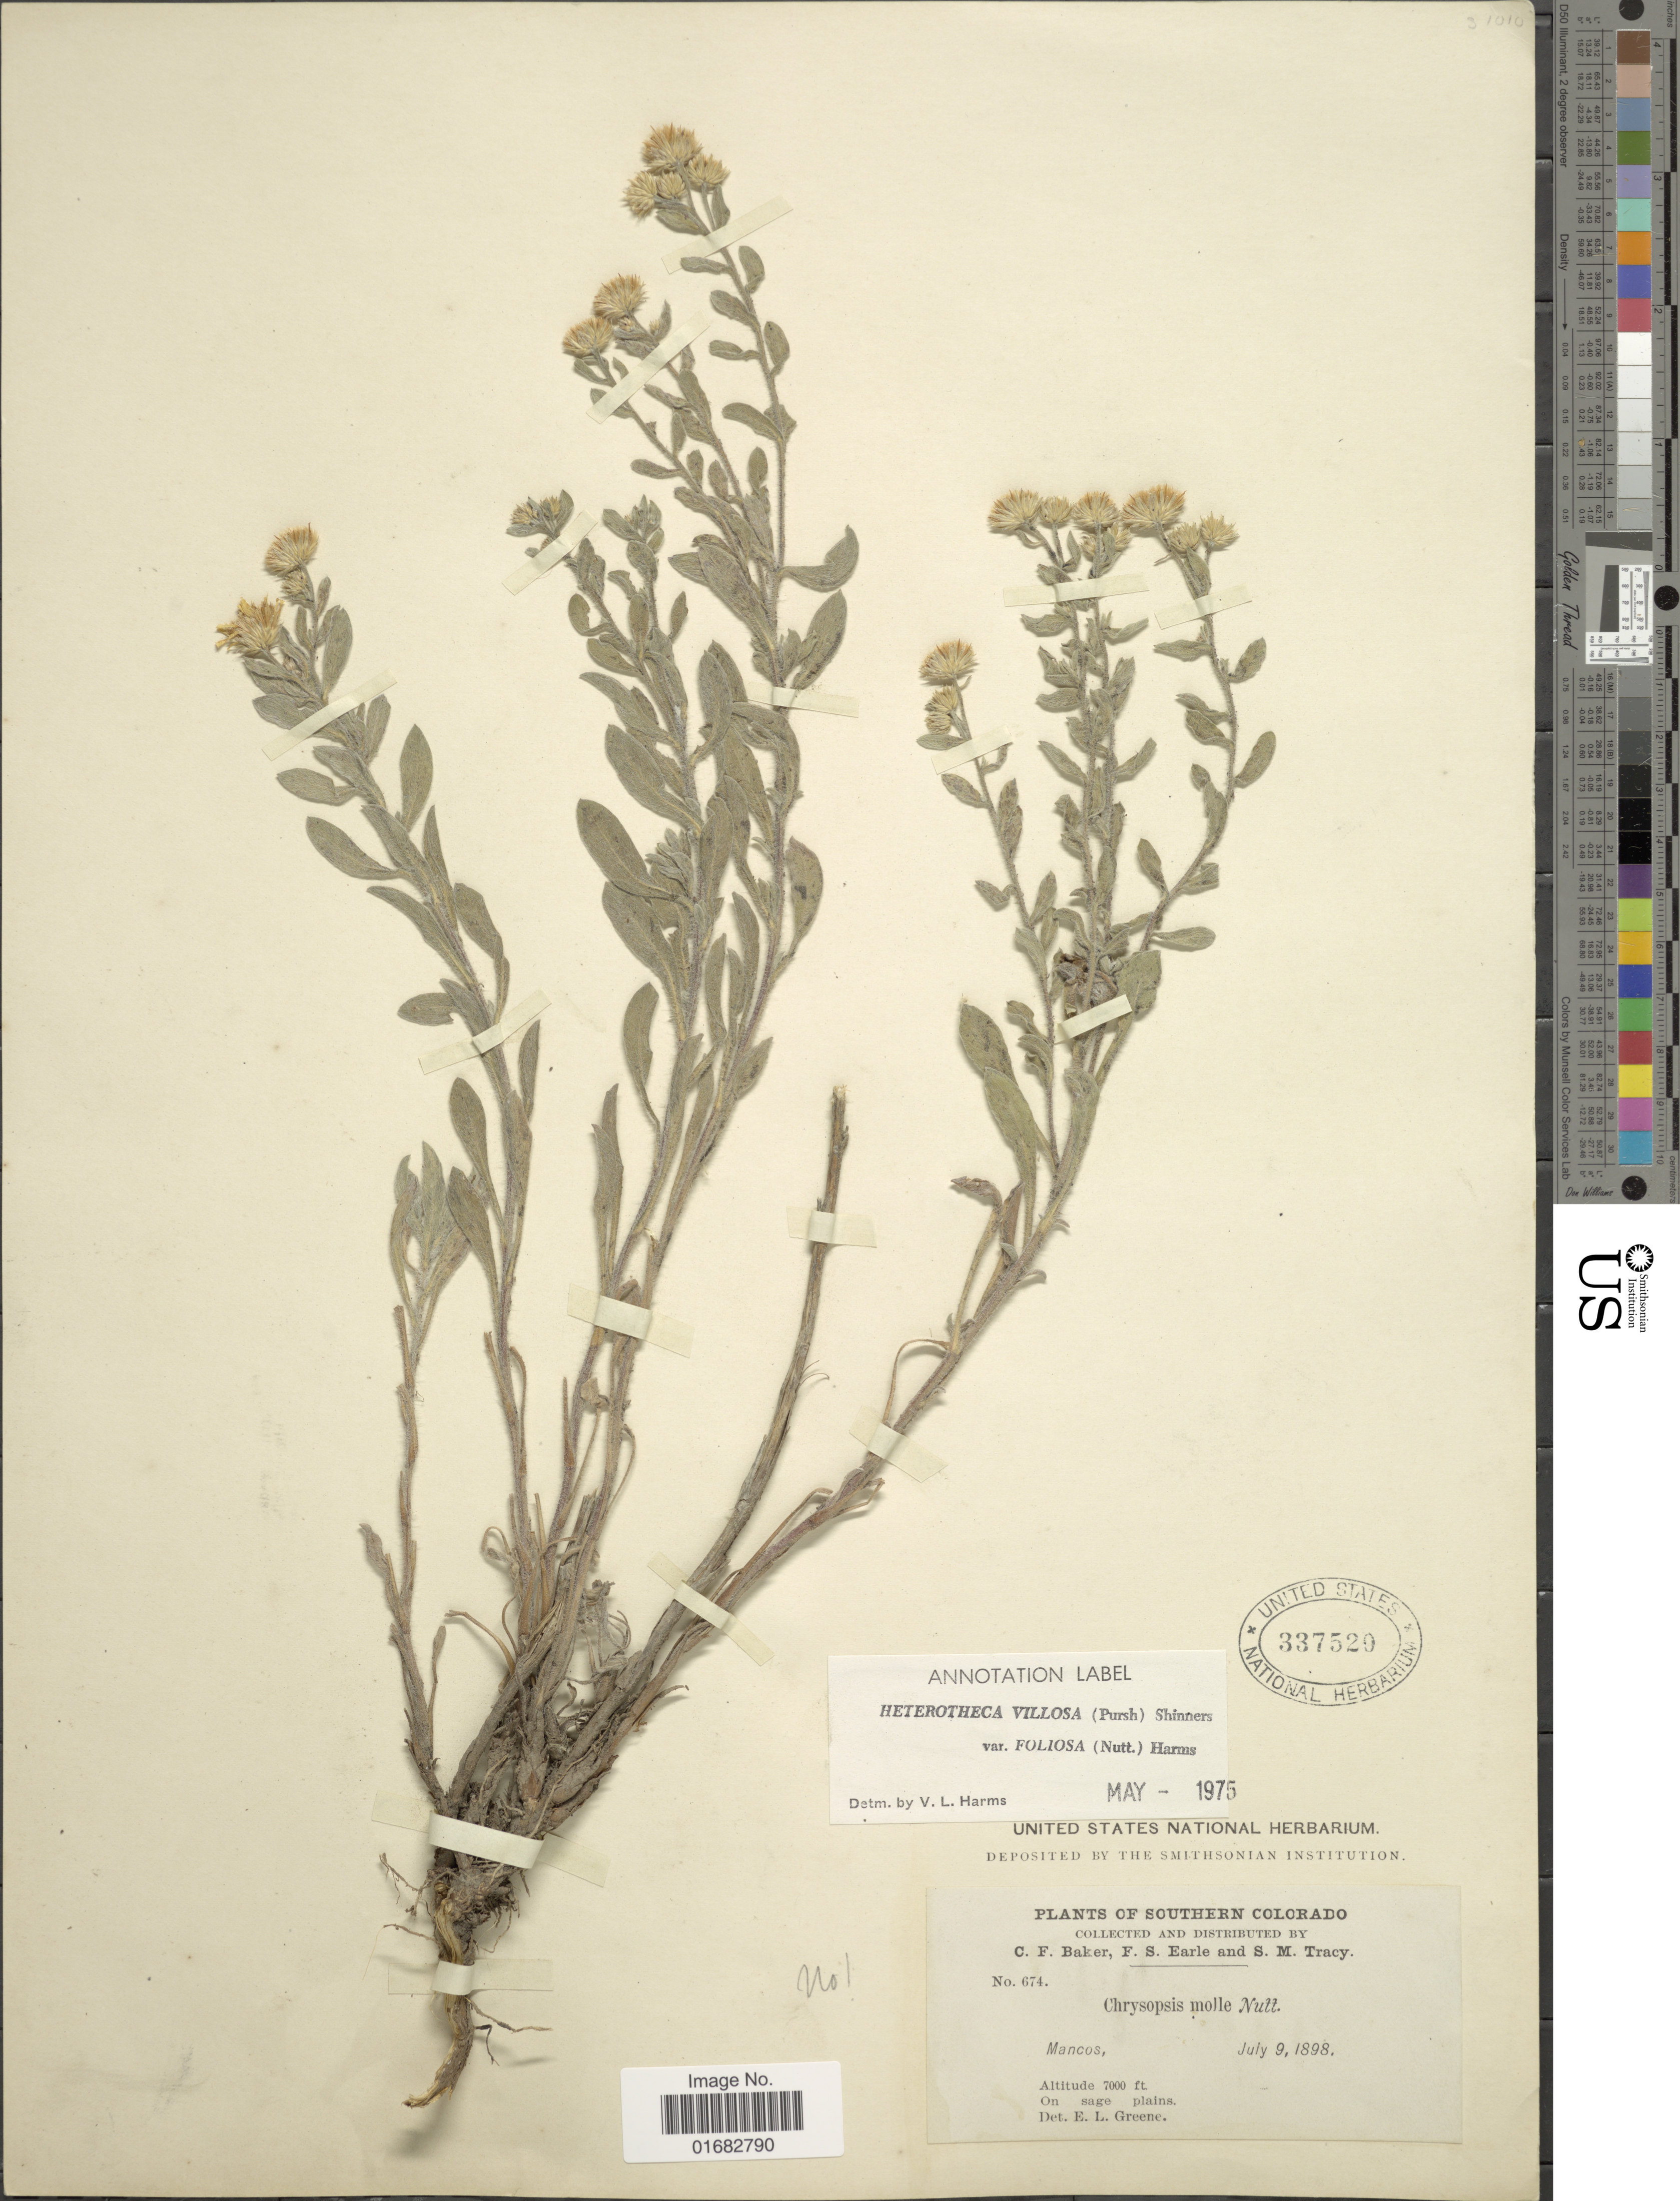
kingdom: Plantae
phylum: Tracheophyta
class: Magnoliopsida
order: Asterales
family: Asteraceae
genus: Heterotheca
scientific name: Heterotheca villosa var. foliosa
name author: (Nutt.) V.L. Harms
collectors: C. F. Baker, F. S. Earle & E. S. Earle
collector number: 674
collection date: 1898-07-09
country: United States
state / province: Colorado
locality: Southern Colorado. Mancos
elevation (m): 2134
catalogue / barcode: US 337520